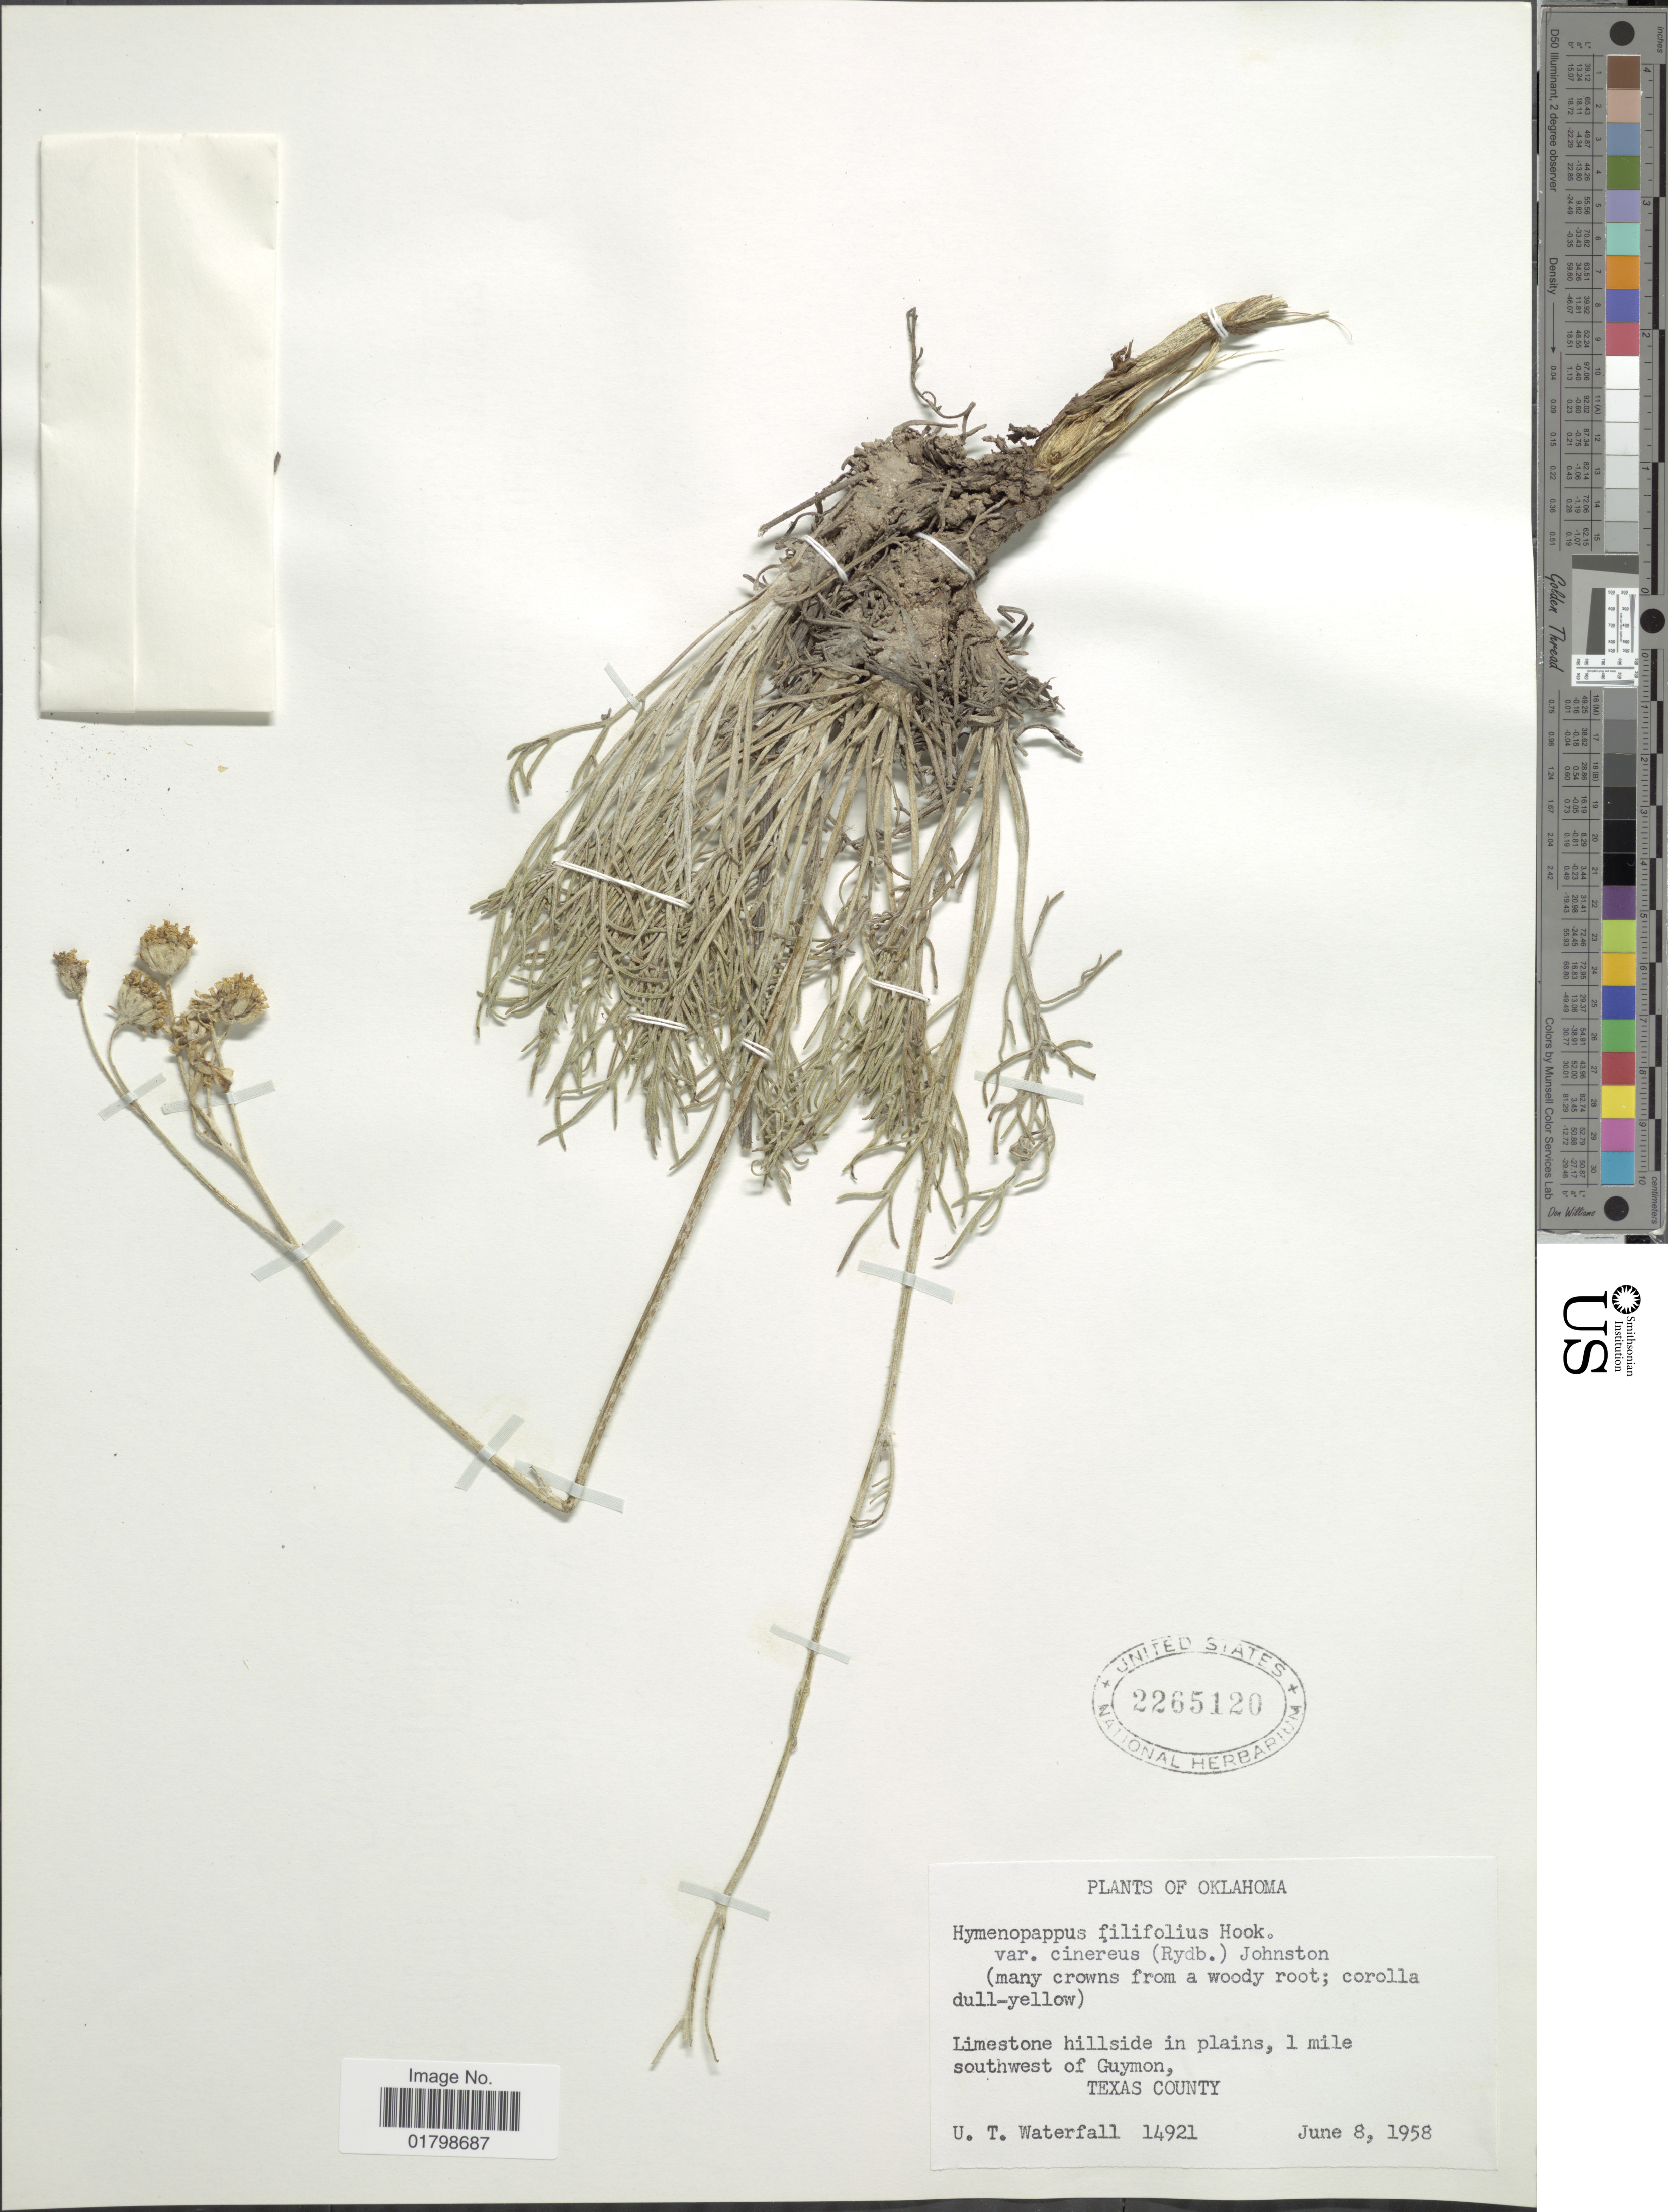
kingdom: Plantae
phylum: Tracheophyta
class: Magnoliopsida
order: Asterales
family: Asteraceae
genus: Hymenopappus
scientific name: Hymenopappus filifolius var. cinereus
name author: (Rydb.) I.M. Johnst.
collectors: U. T. Waterfall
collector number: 14921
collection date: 1958-06-08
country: United States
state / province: Oklahoma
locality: Limestone hillside in plains, 1 mile southwest of Guymon, Texas County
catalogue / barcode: US 2265120